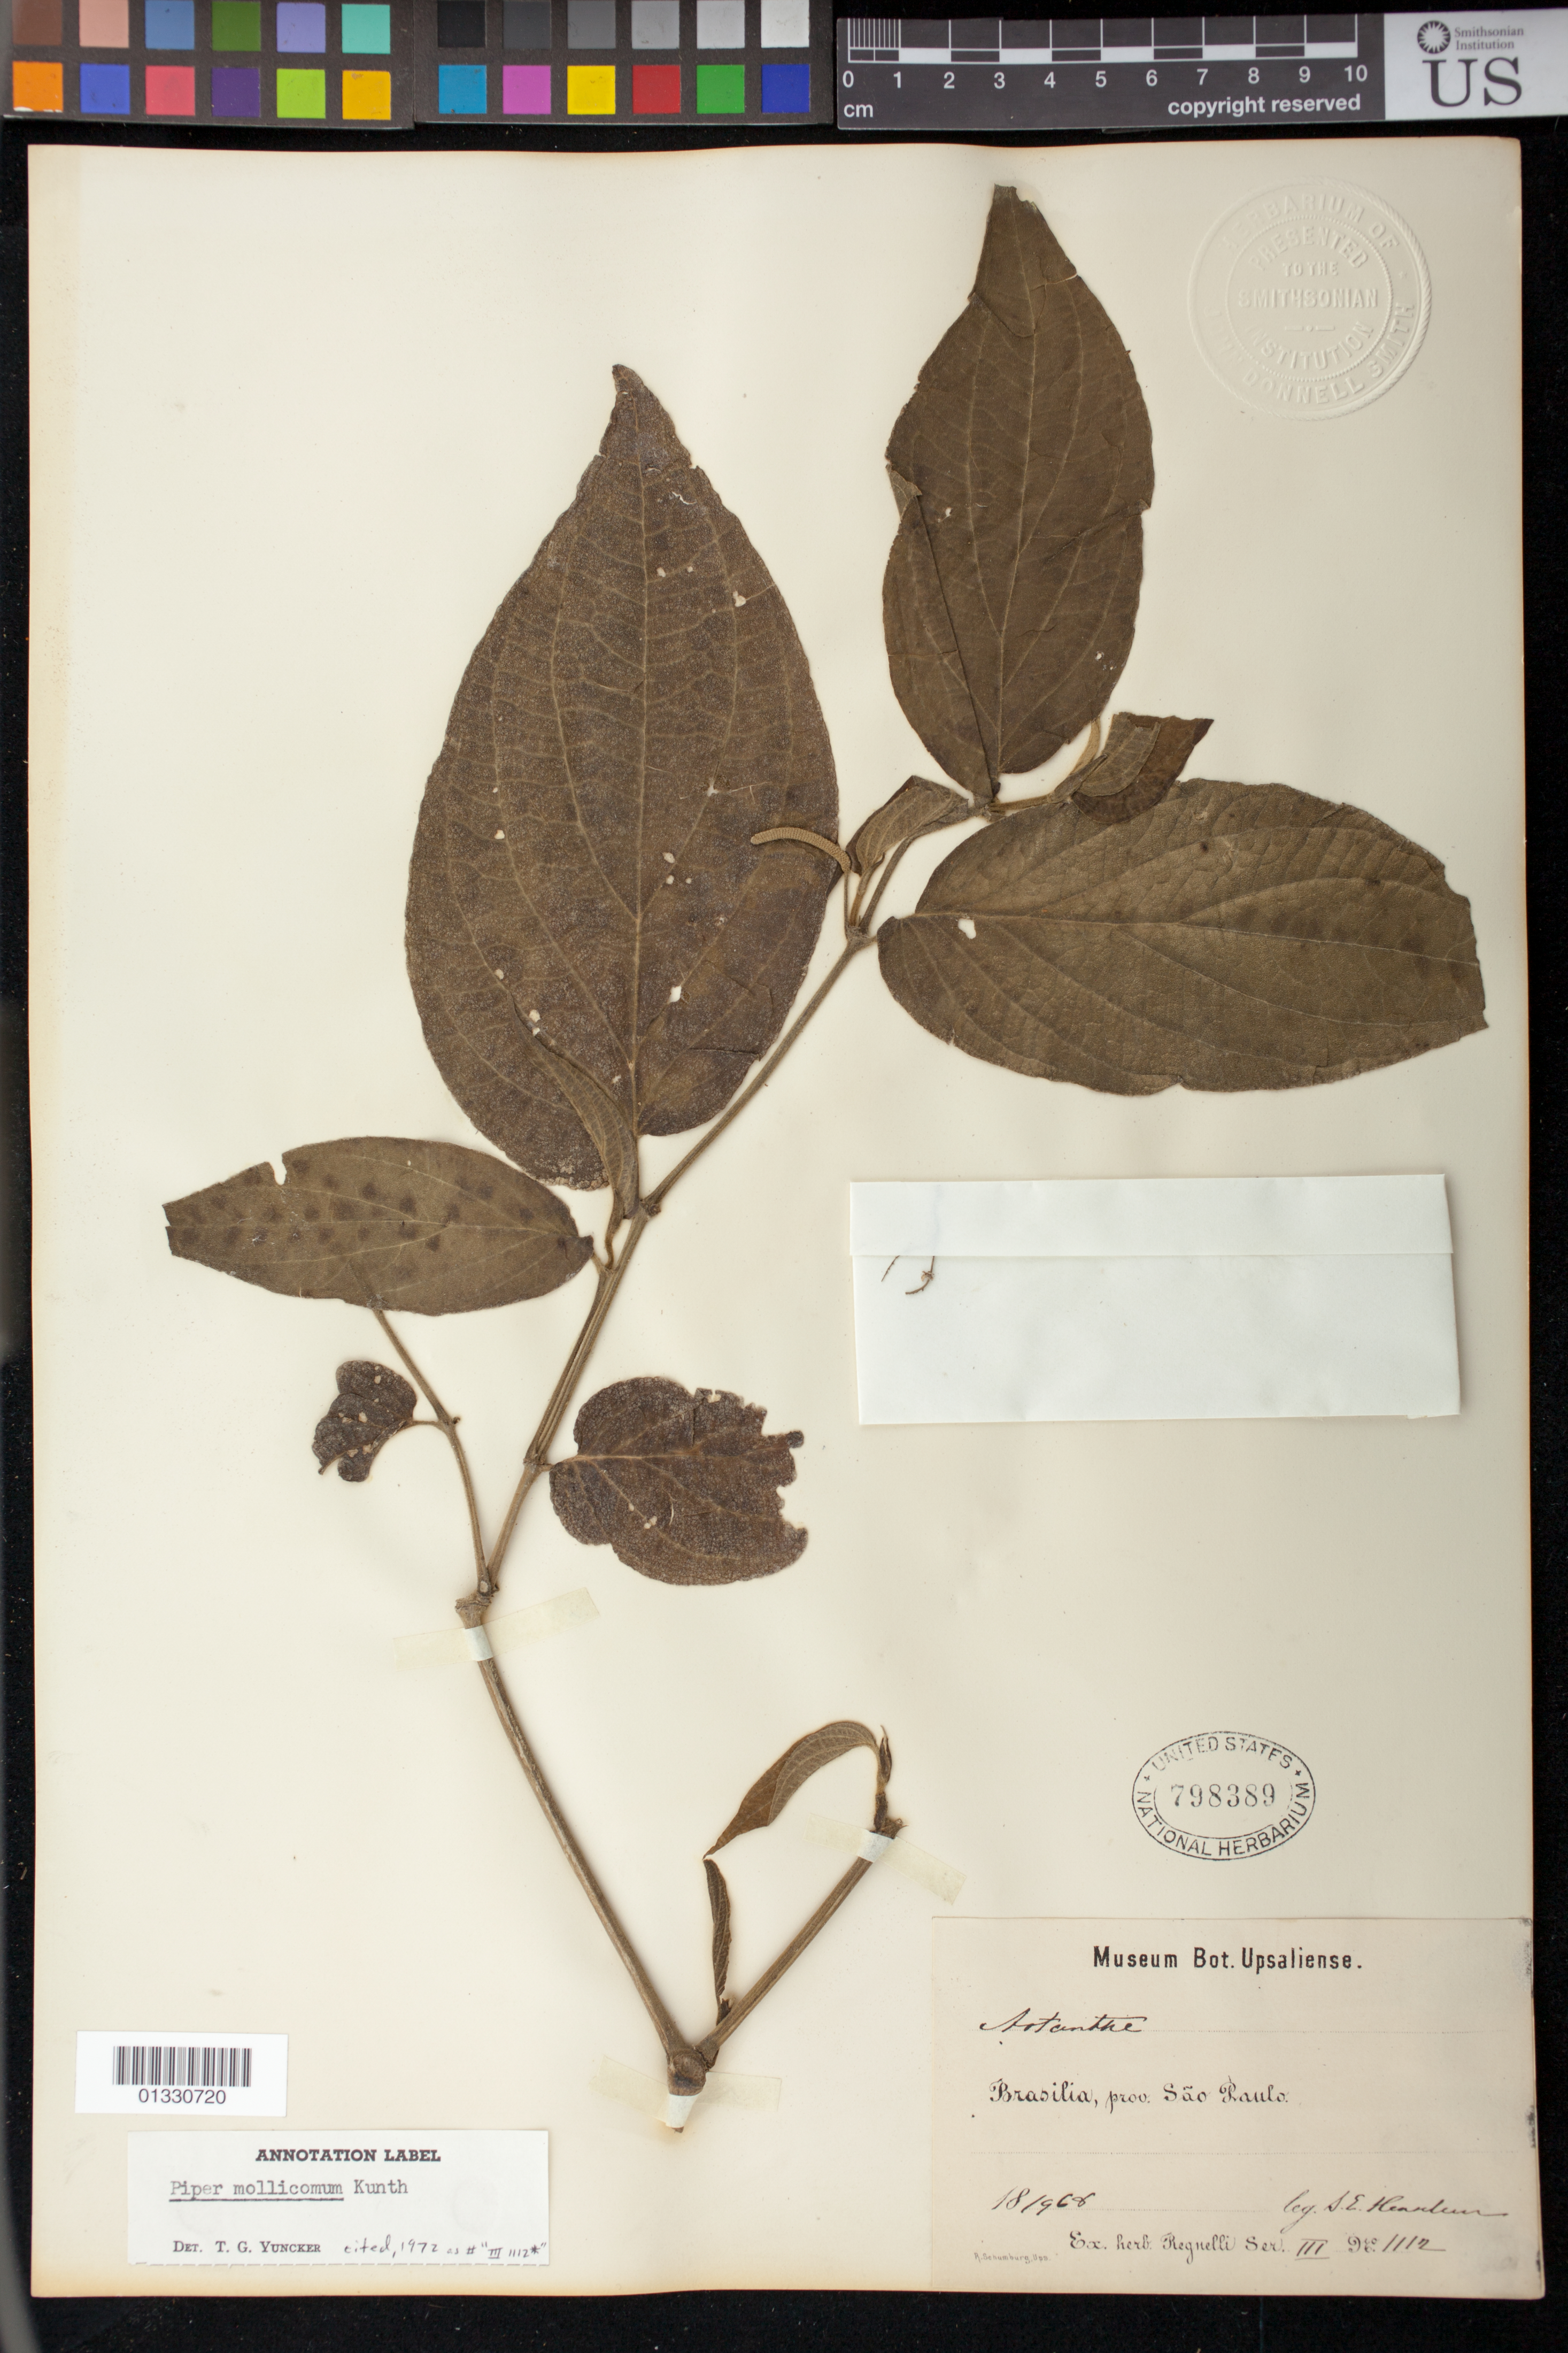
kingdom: Plantae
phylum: Tracheophyta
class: Magnoliopsida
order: Piperales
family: Piperaceae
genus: Piper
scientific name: Piper mollicomum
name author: Kunth ex Steud.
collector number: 1112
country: Brazil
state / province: São Paulo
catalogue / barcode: US 798389